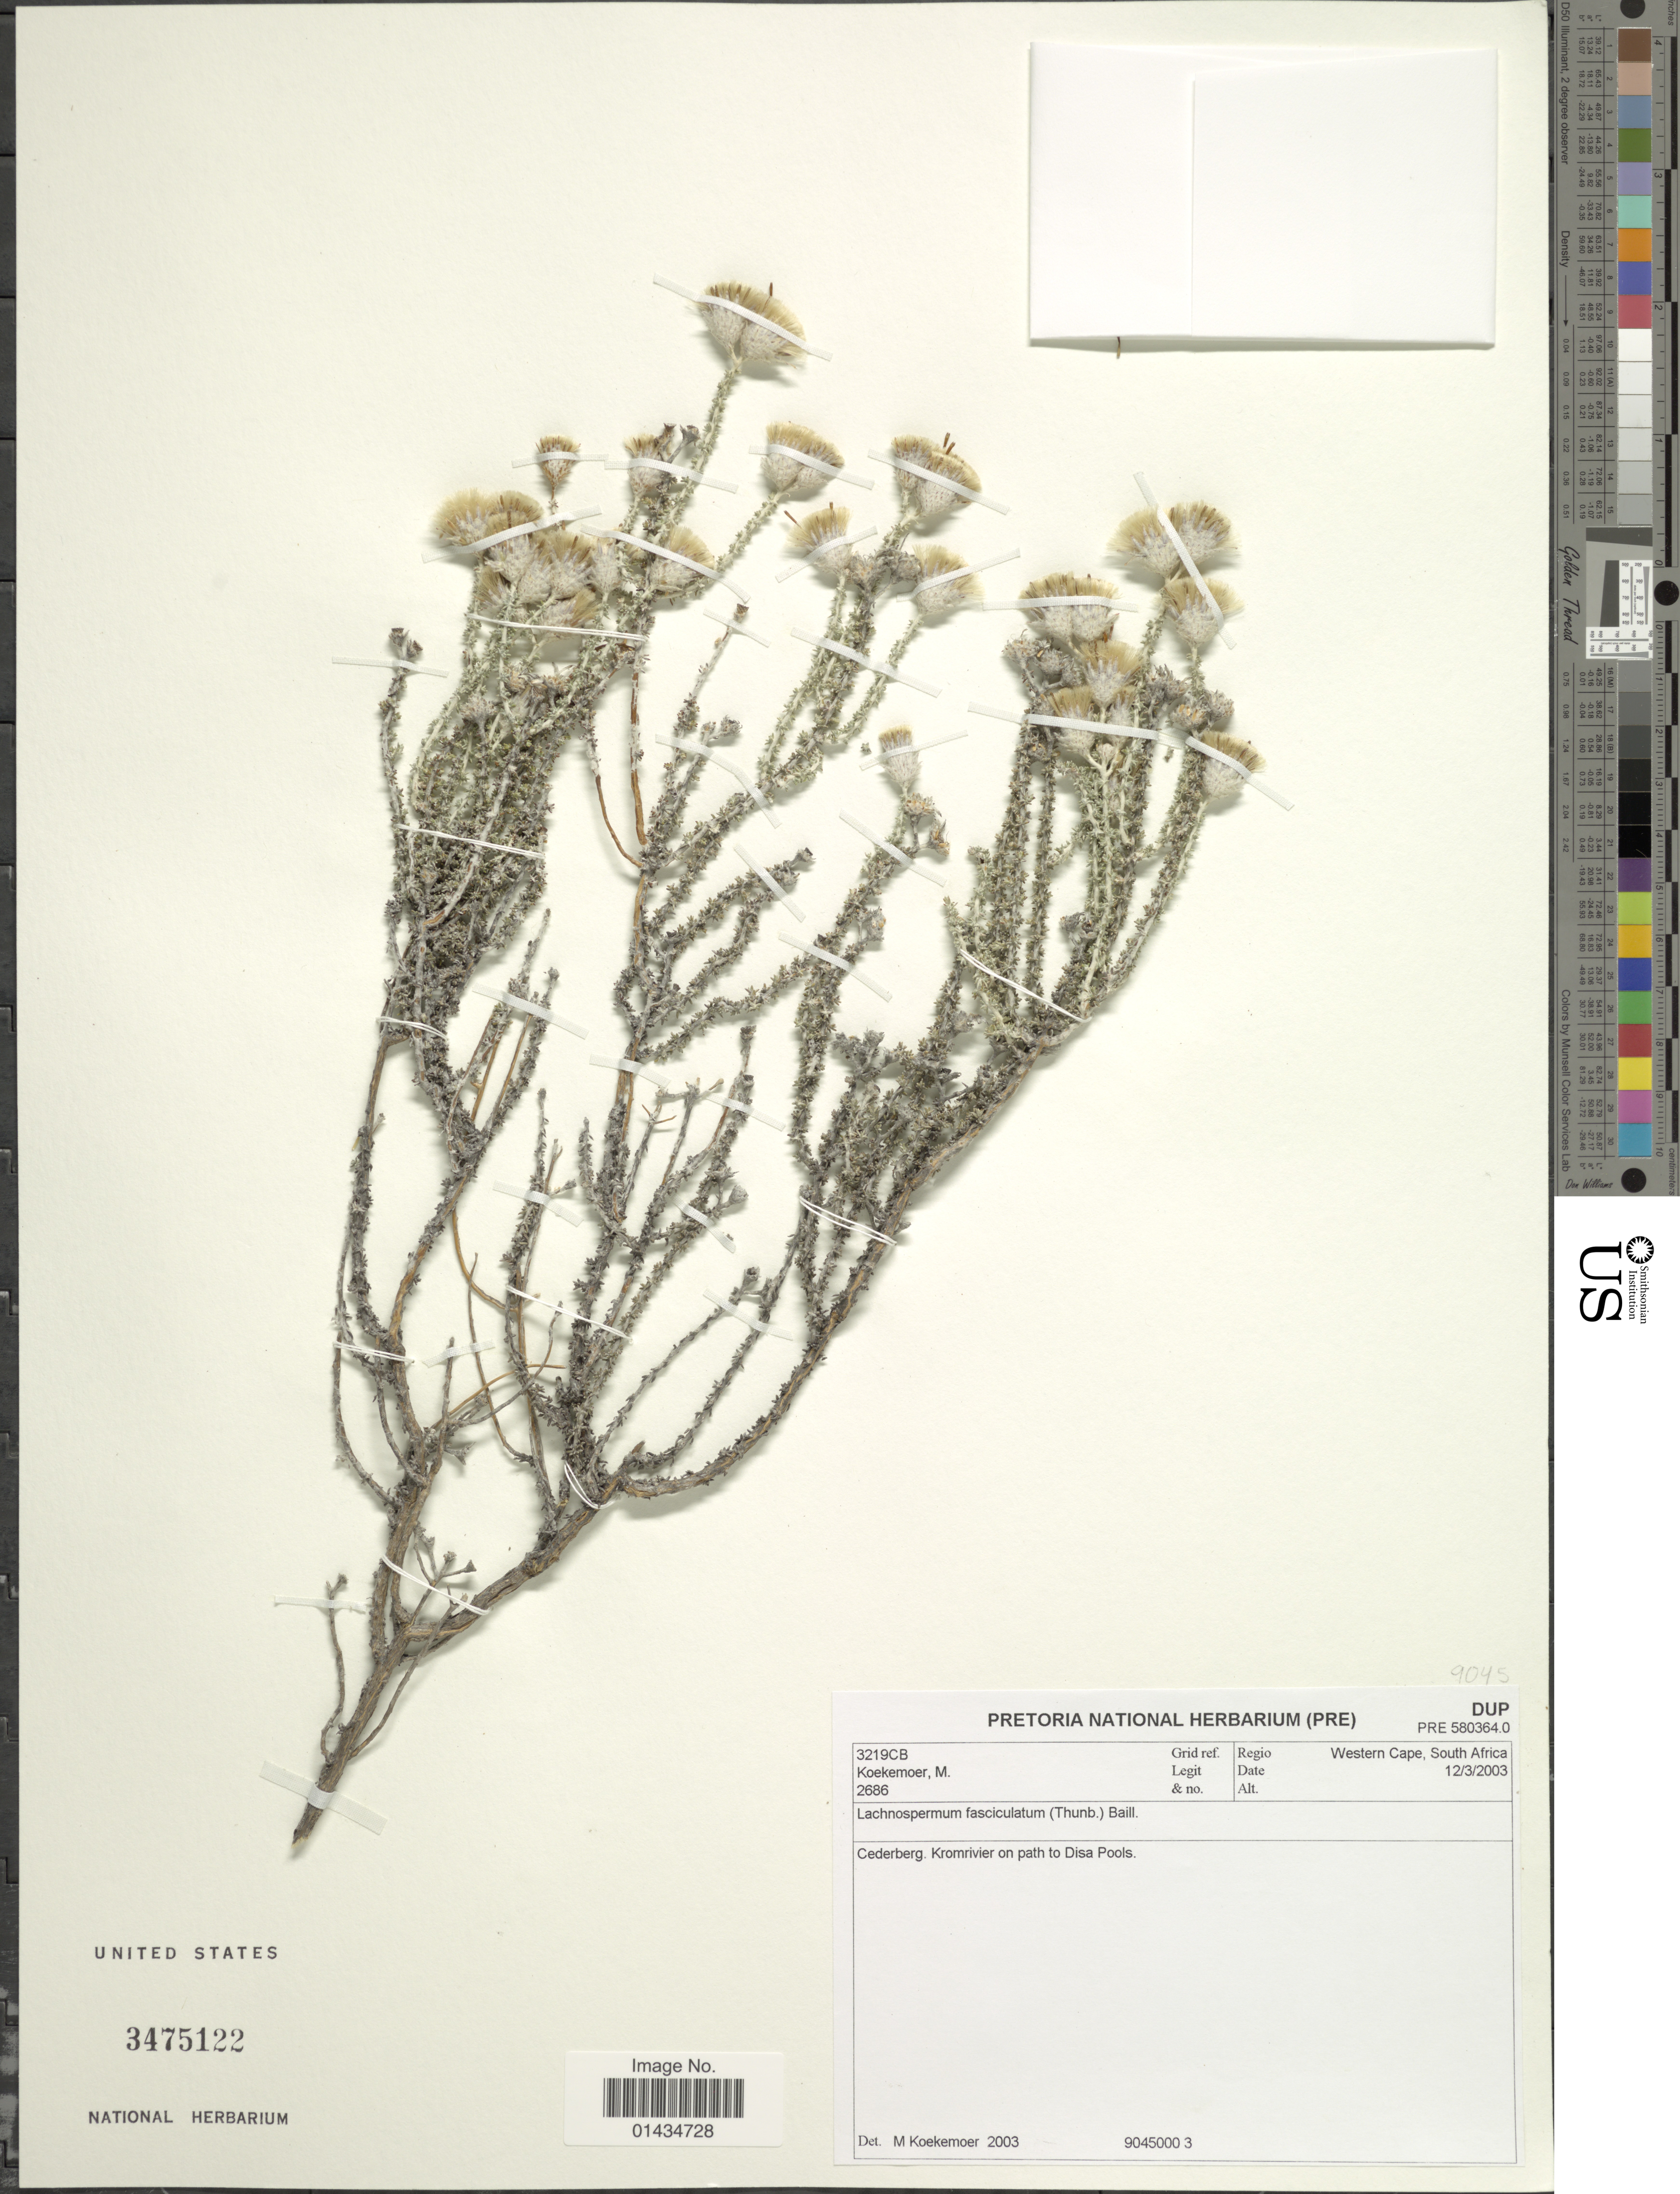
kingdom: Plantae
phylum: Tracheophyta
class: Magnoliopsida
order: Asterales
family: Asteraceae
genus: Lachnospermum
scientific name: Lachnospermum fasciculatum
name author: (Thunb.) Baill.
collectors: M. Koekemoer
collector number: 2686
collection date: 2003-03-12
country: South Africa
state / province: Western Cape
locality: Cederberg, Kromrivier on path to Disa Pools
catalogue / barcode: US 3475122